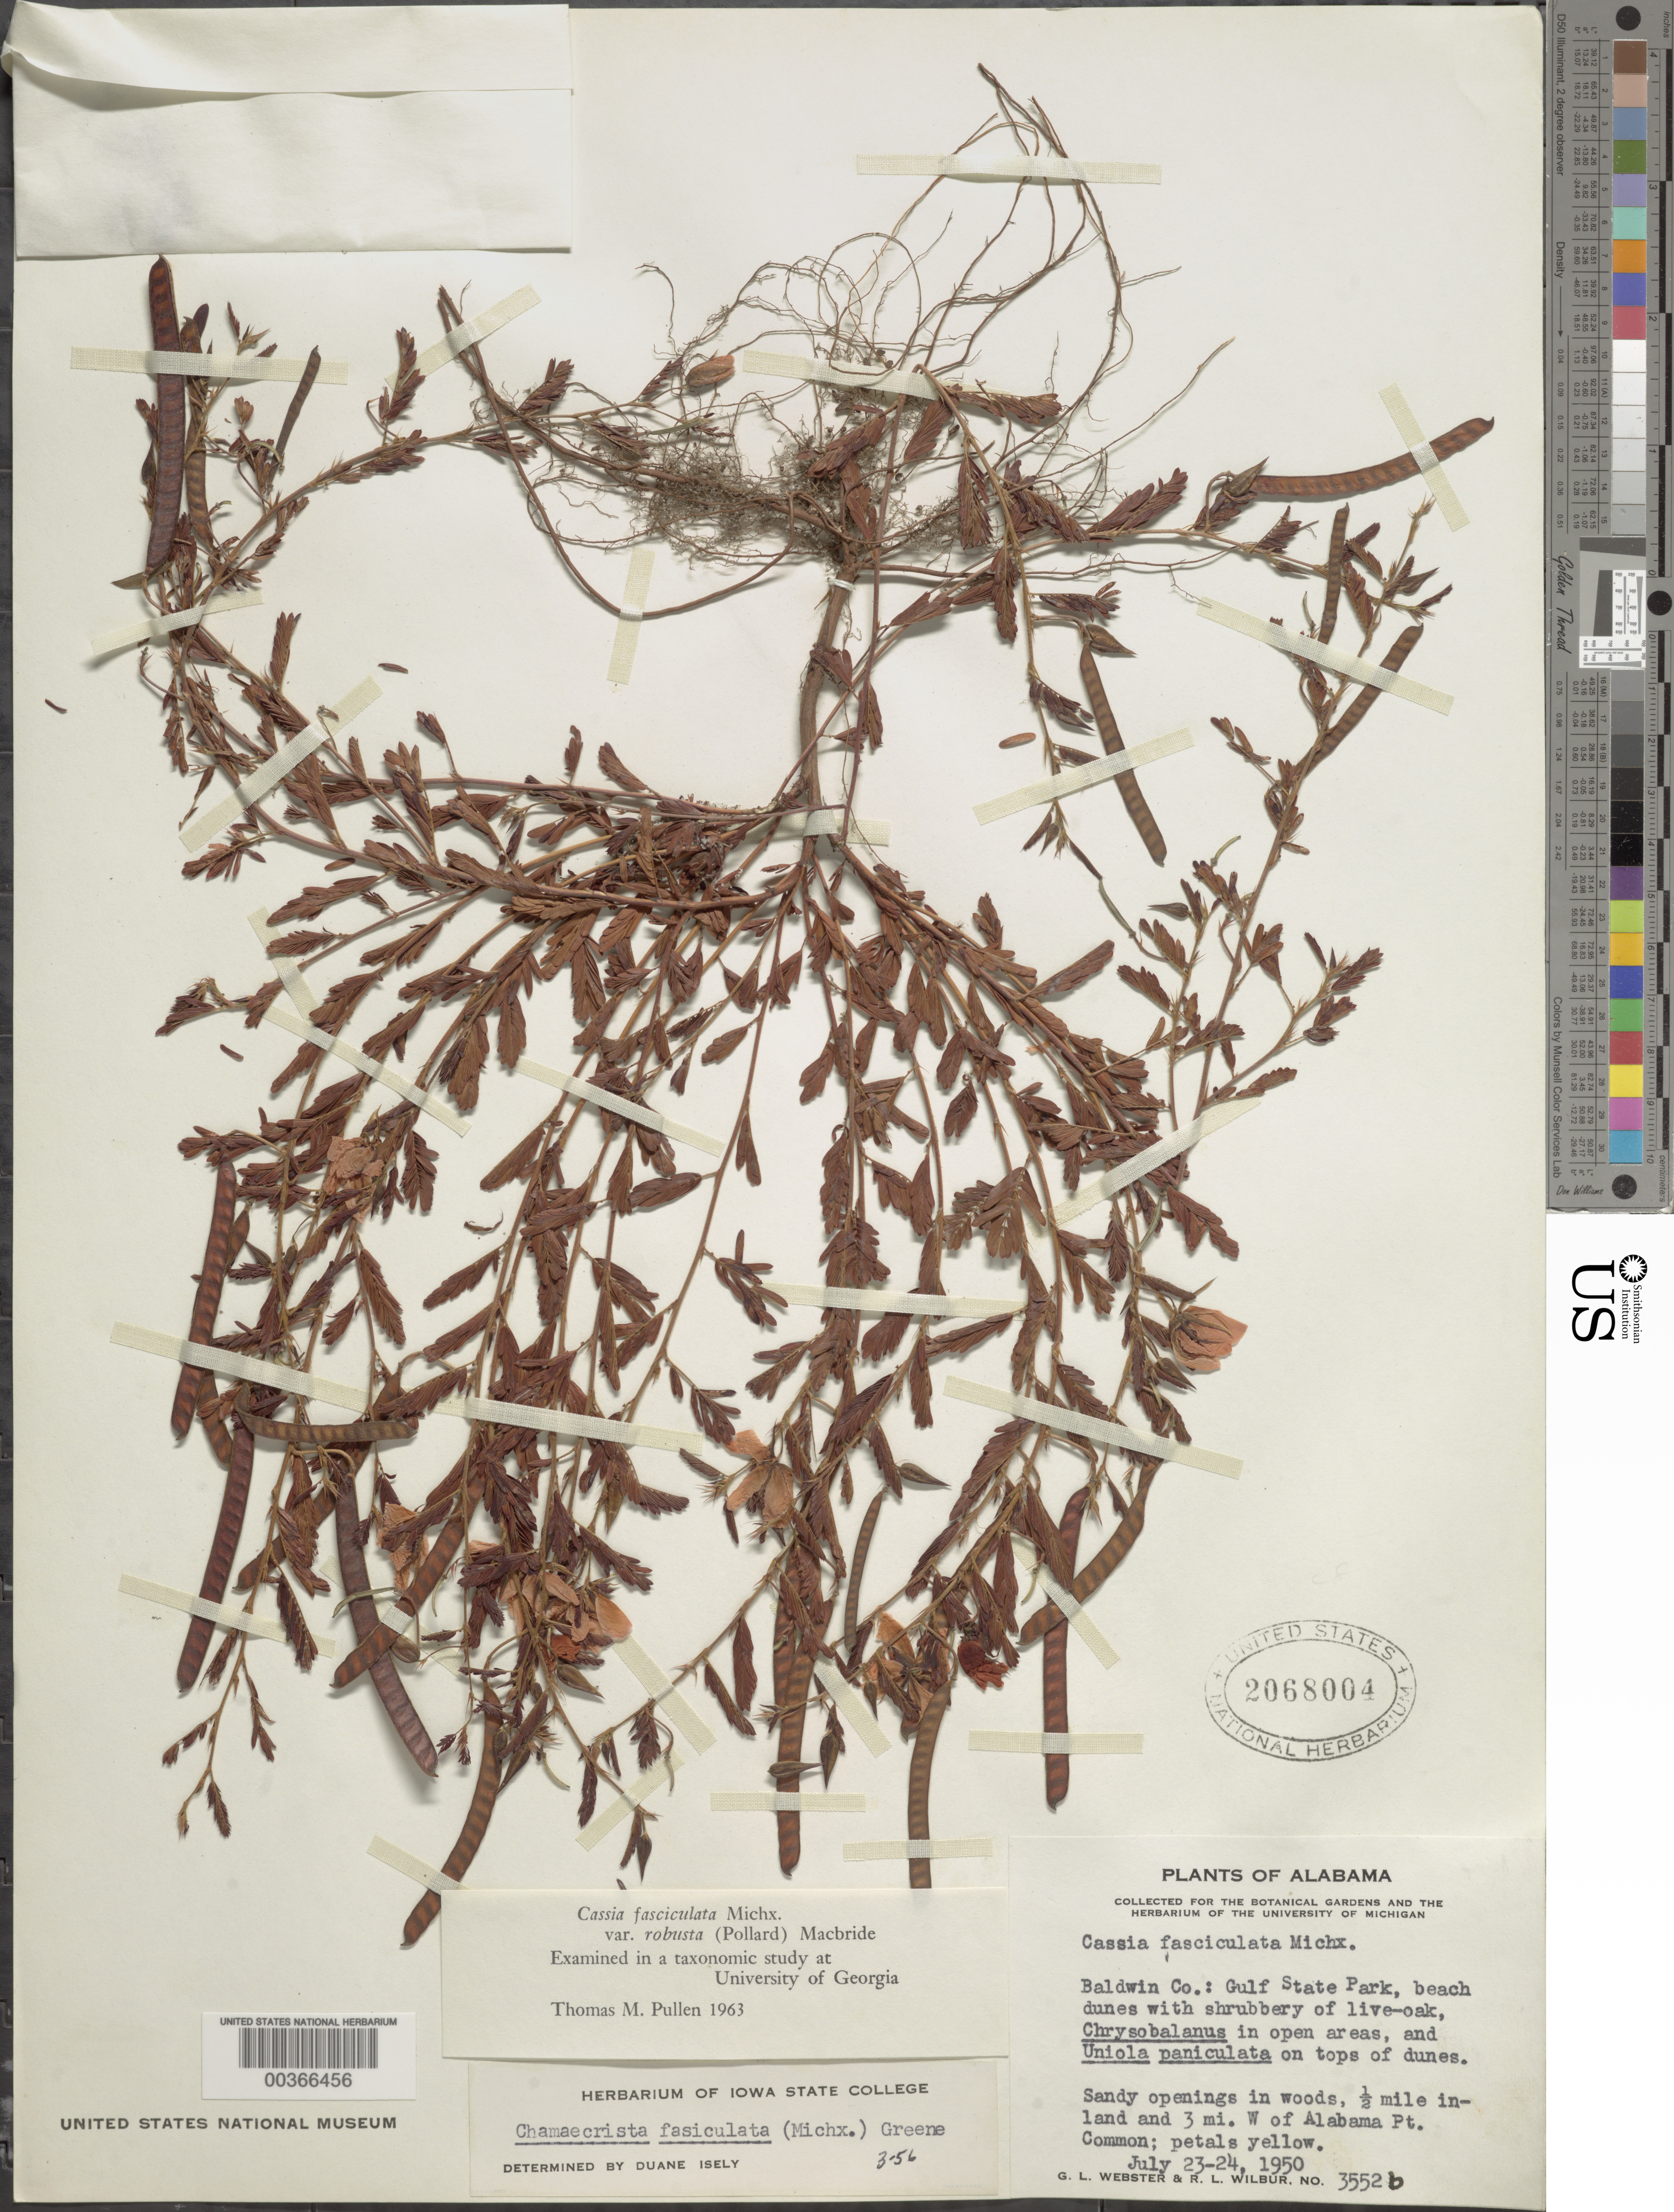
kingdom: Plantae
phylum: Tracheophyta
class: Magnoliopsida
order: Fabales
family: Fabaceae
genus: Chamaecrista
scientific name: Chamaecrista fasciculata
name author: (Michx.) Greene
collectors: G. L. Webster & R. L. Wilbur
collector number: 3552b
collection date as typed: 23 Jul 1950 to 24 Jul 1950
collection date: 1950-07-23/1950-07-24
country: United States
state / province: Alabama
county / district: Baldwin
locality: Gulf state park, 0.5 mi inland and 3 mi w of alabama pt.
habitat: Sandy openings in woods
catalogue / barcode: US 2068004